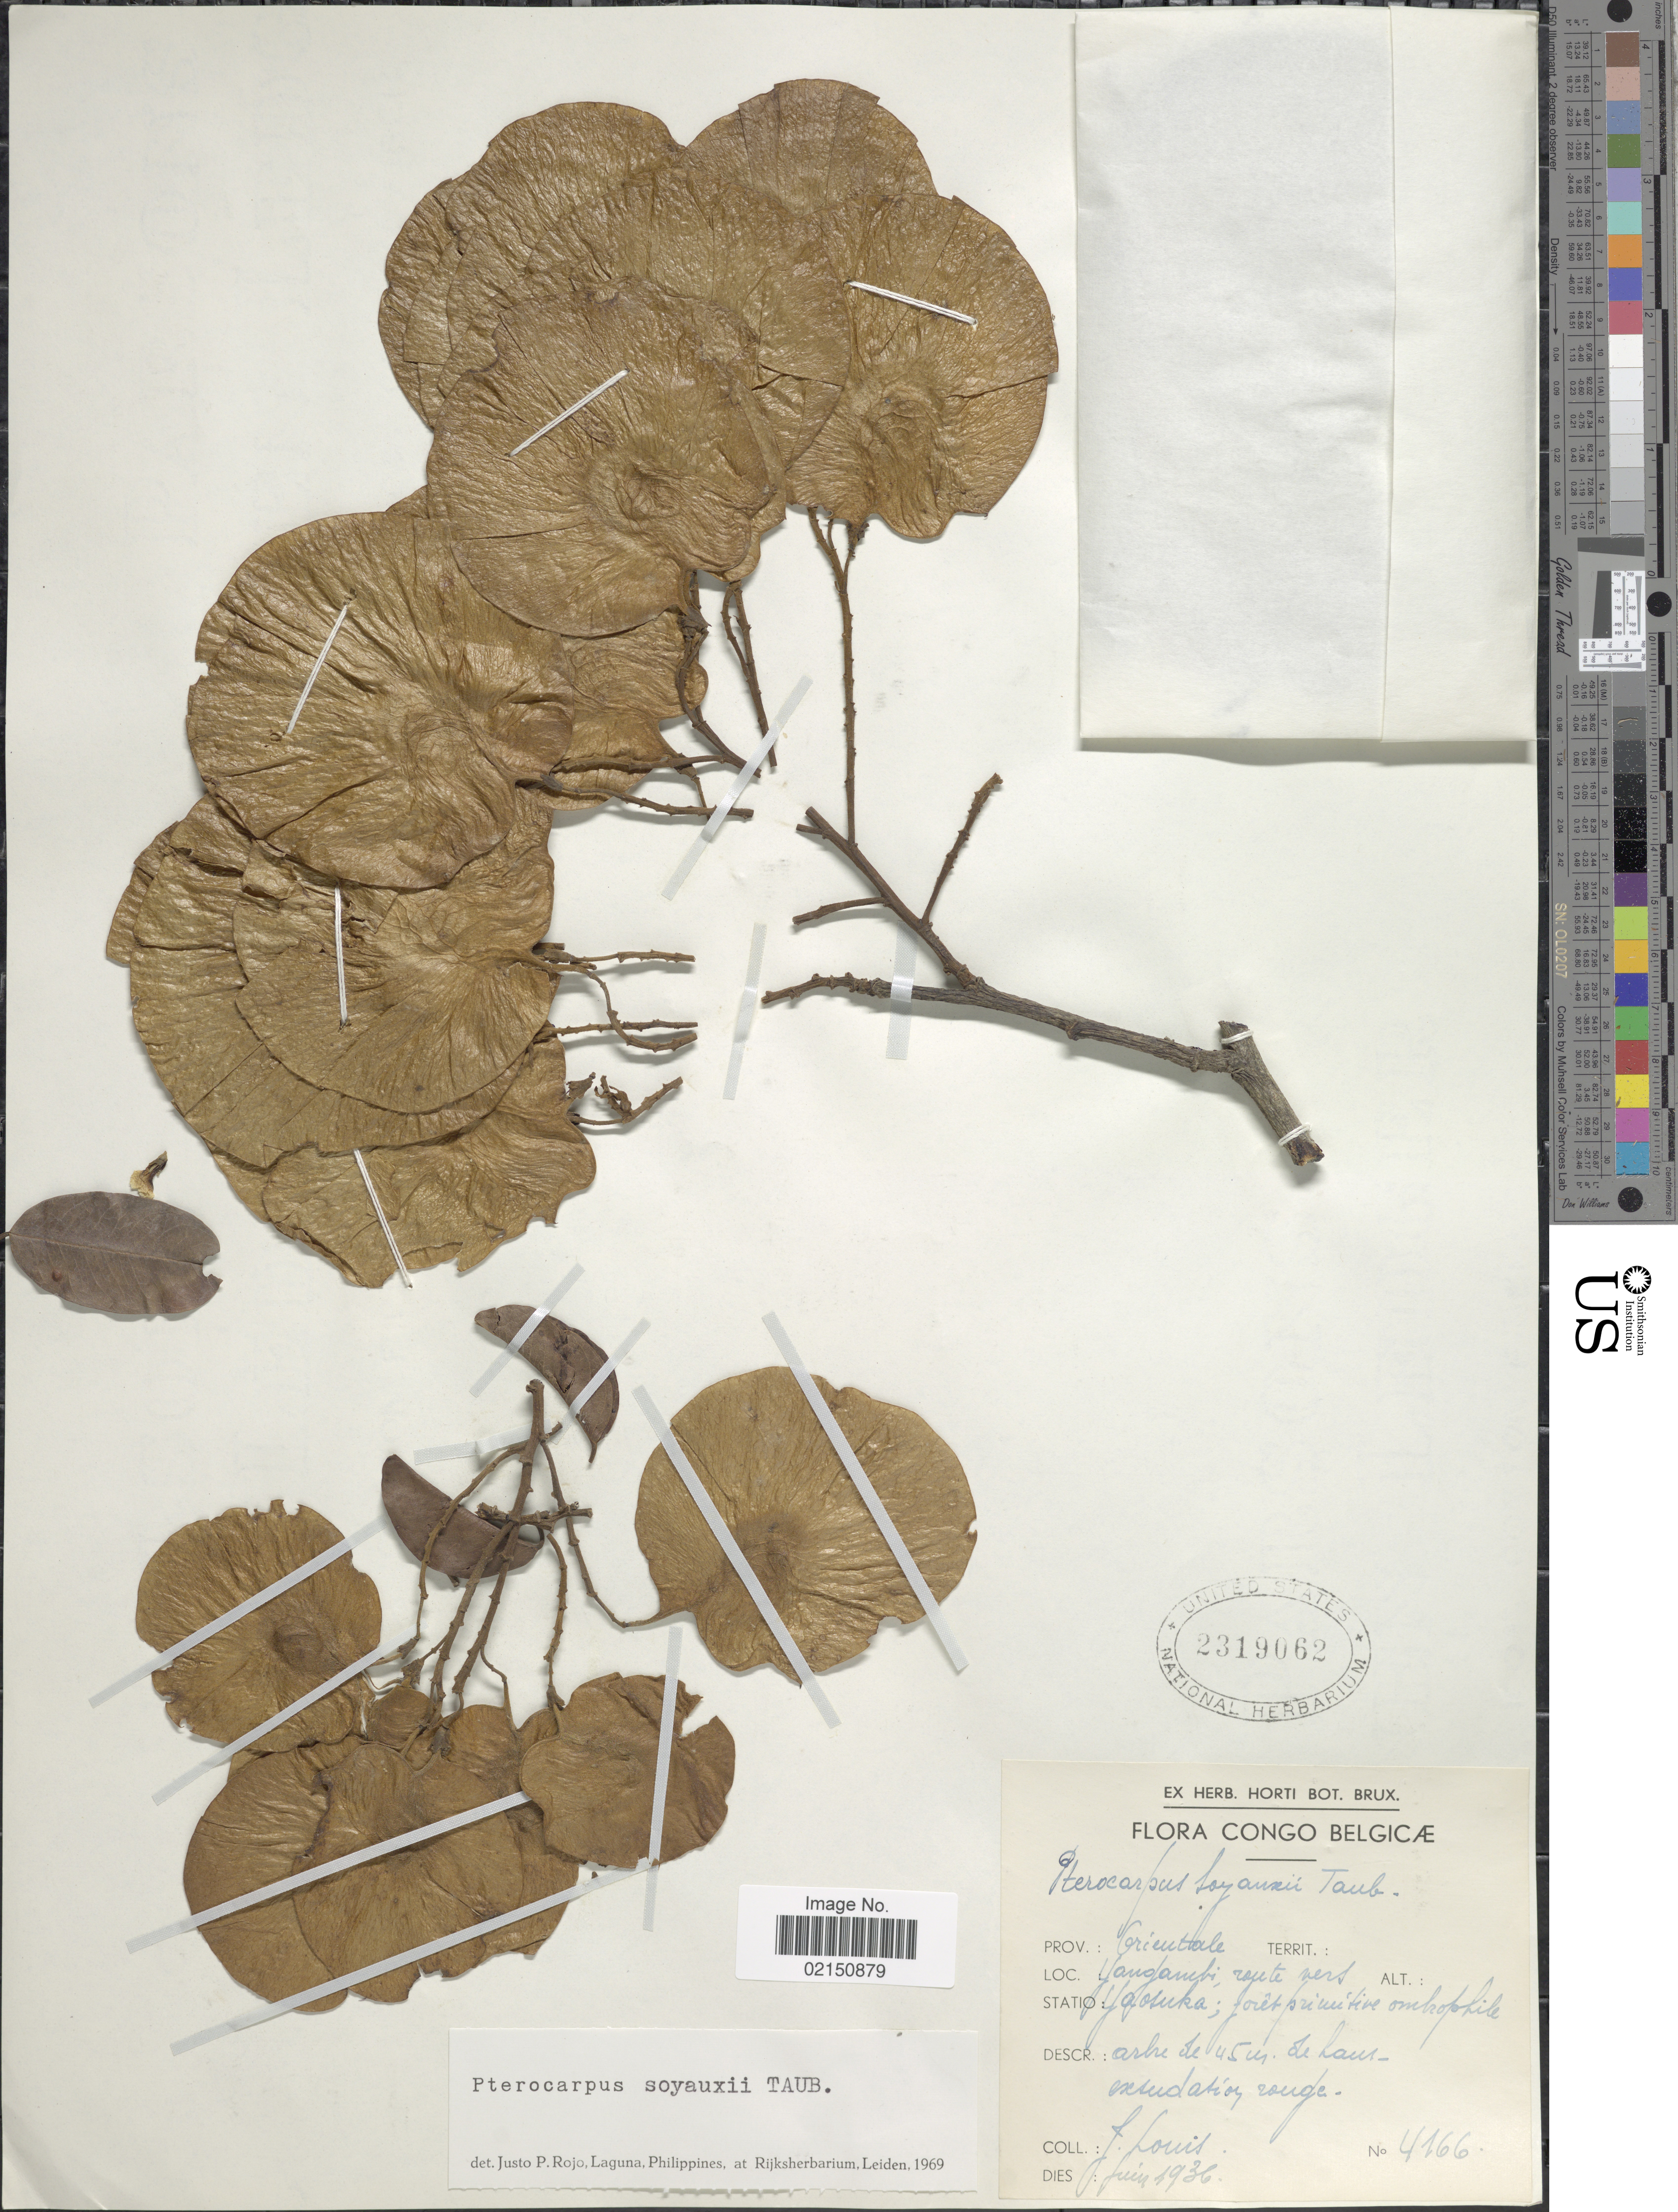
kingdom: Plantae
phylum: Tracheophyta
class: Magnoliopsida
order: Fabales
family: Fabaceae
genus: Pterocarpus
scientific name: Pterocarpus soyauxii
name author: Taub.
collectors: J. Louis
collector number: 4166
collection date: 1936-06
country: Congo, Democratic Republic of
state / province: Tshopo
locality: Congo Belgicæ, Yangambi, route vers, Statio: Yaosuka; forêt primitive ombrophile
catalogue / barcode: US 2319062